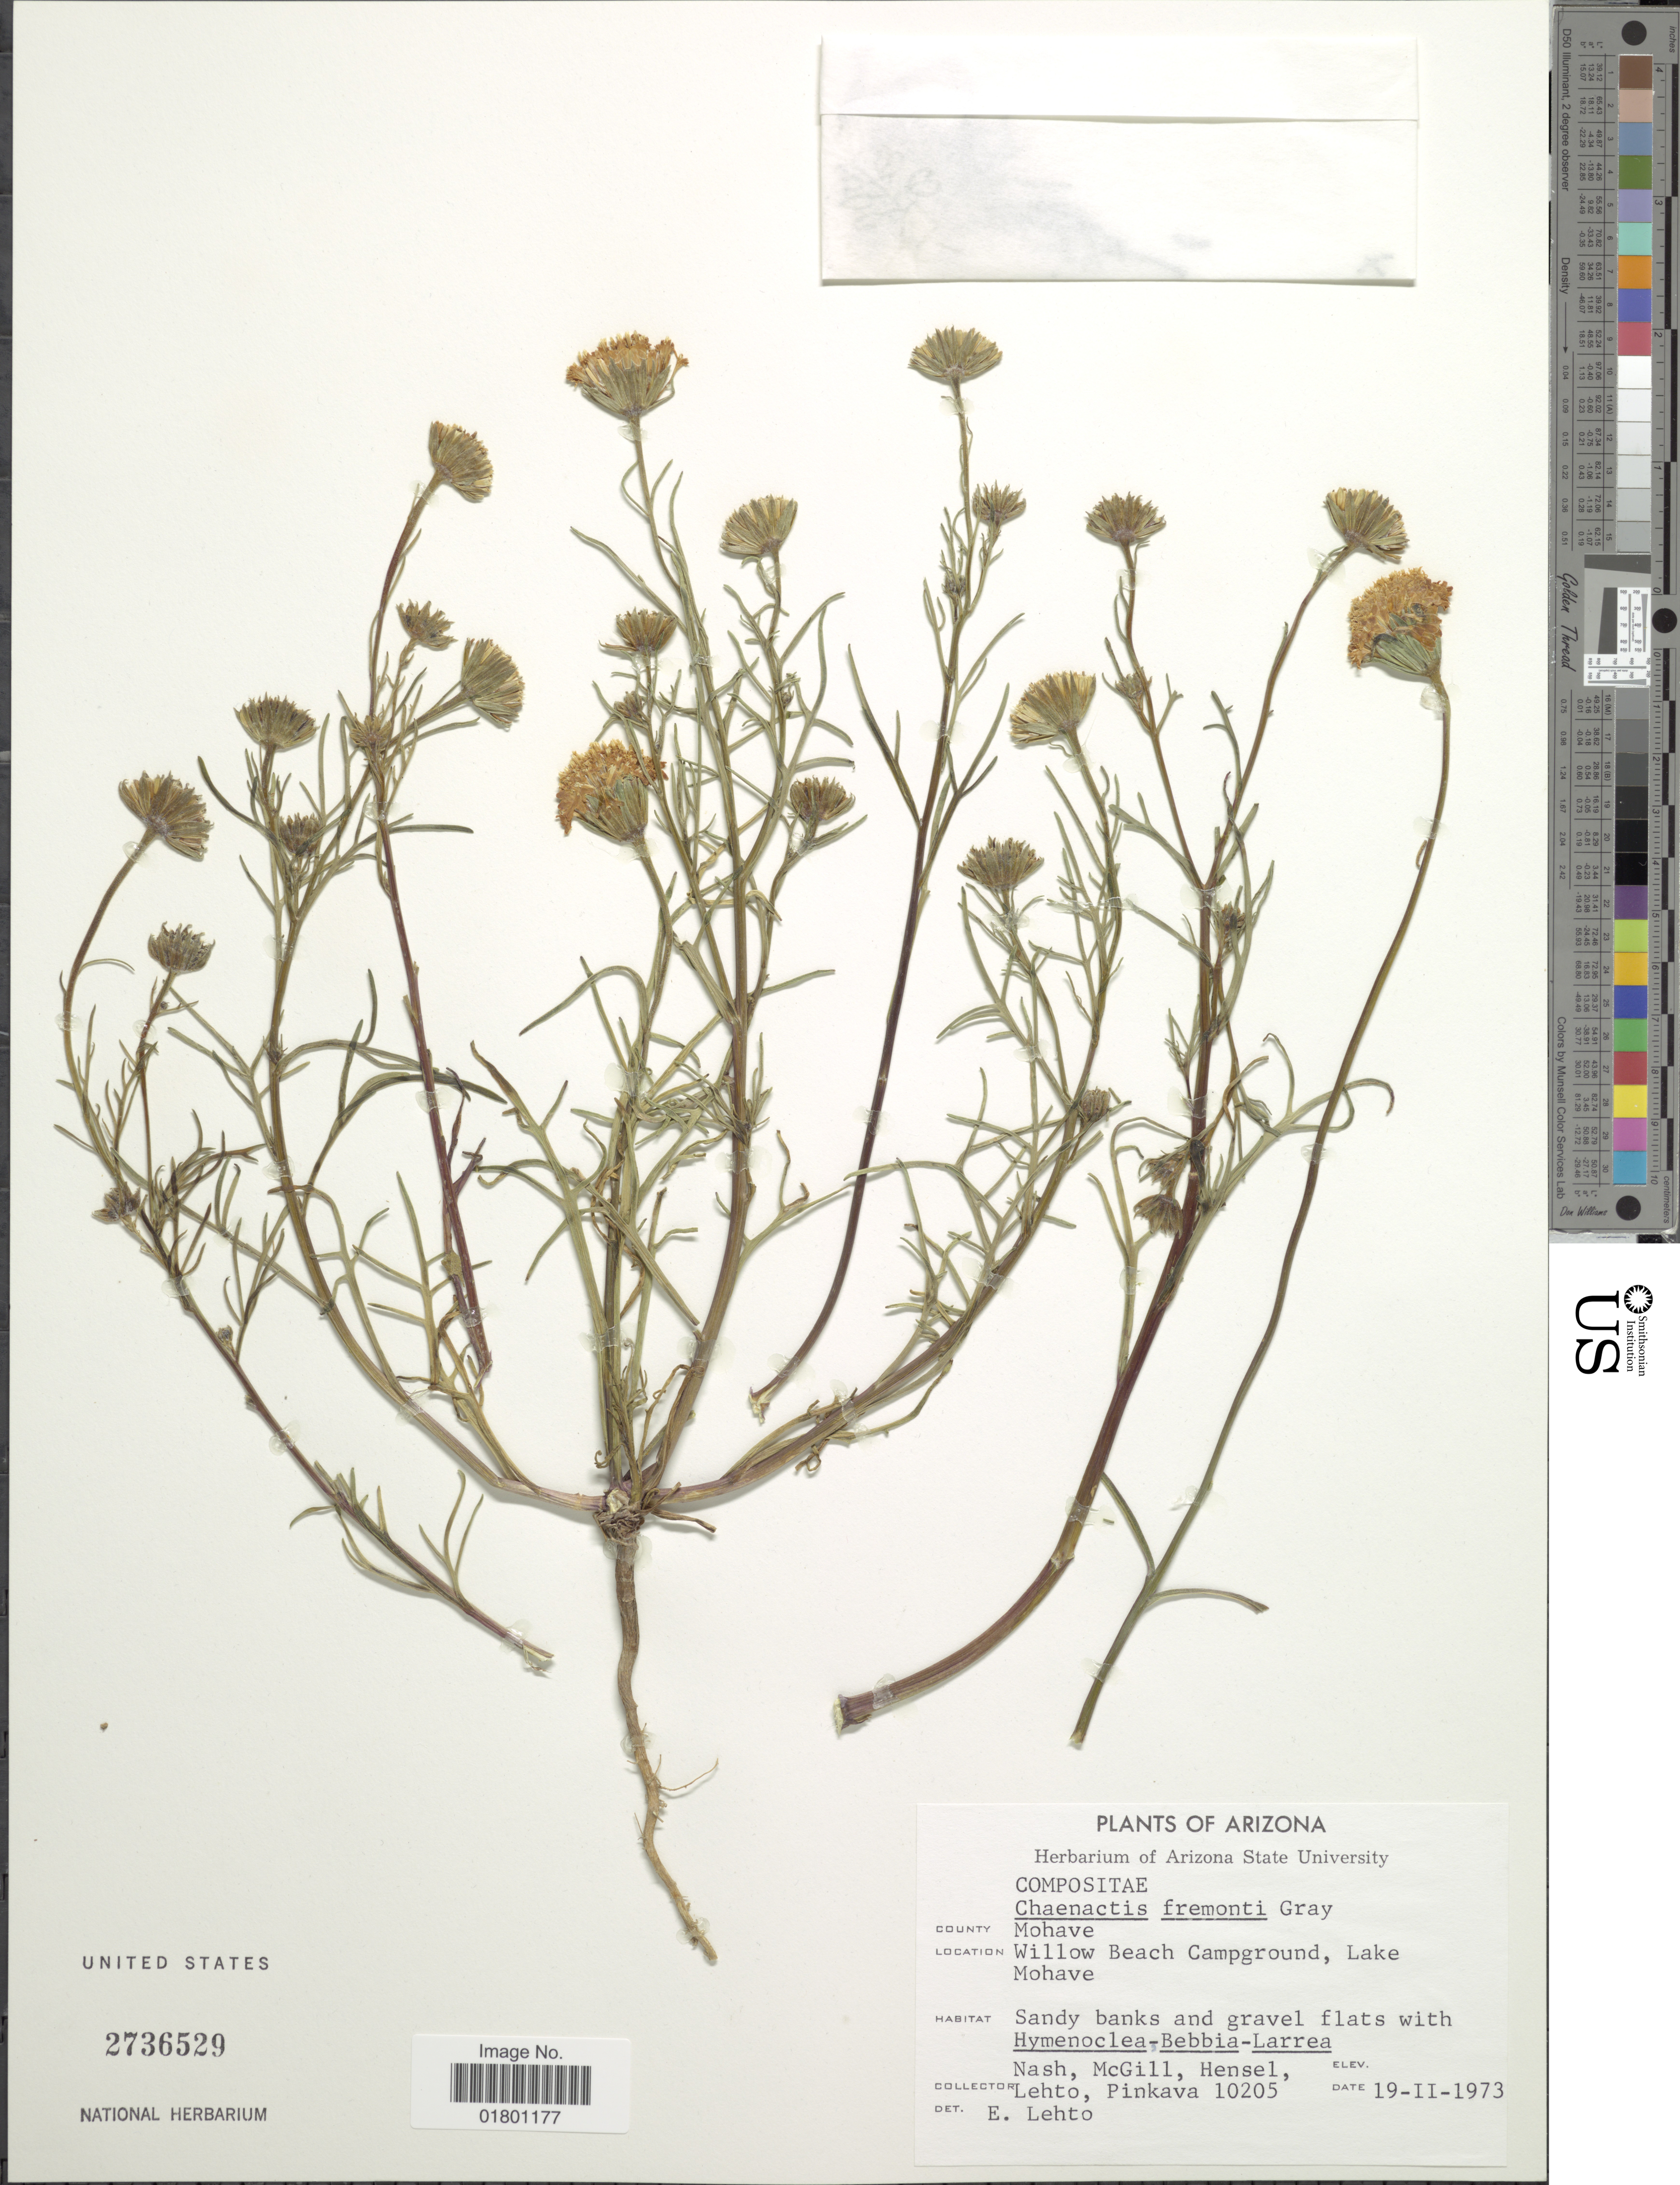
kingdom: Plantae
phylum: Tracheophyta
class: Magnoliopsida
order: Asterales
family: Asteraceae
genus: Chaenactis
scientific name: Chaenactis fremontii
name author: A. Gray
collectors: -- Nash, -. McGill, -. Hensel, -. Lehto & -. Pinkava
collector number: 10205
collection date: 1973-02-19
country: United States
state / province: Arizona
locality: County Mohave, Willow Beach Campground, Lake Mohave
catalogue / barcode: US 2736529